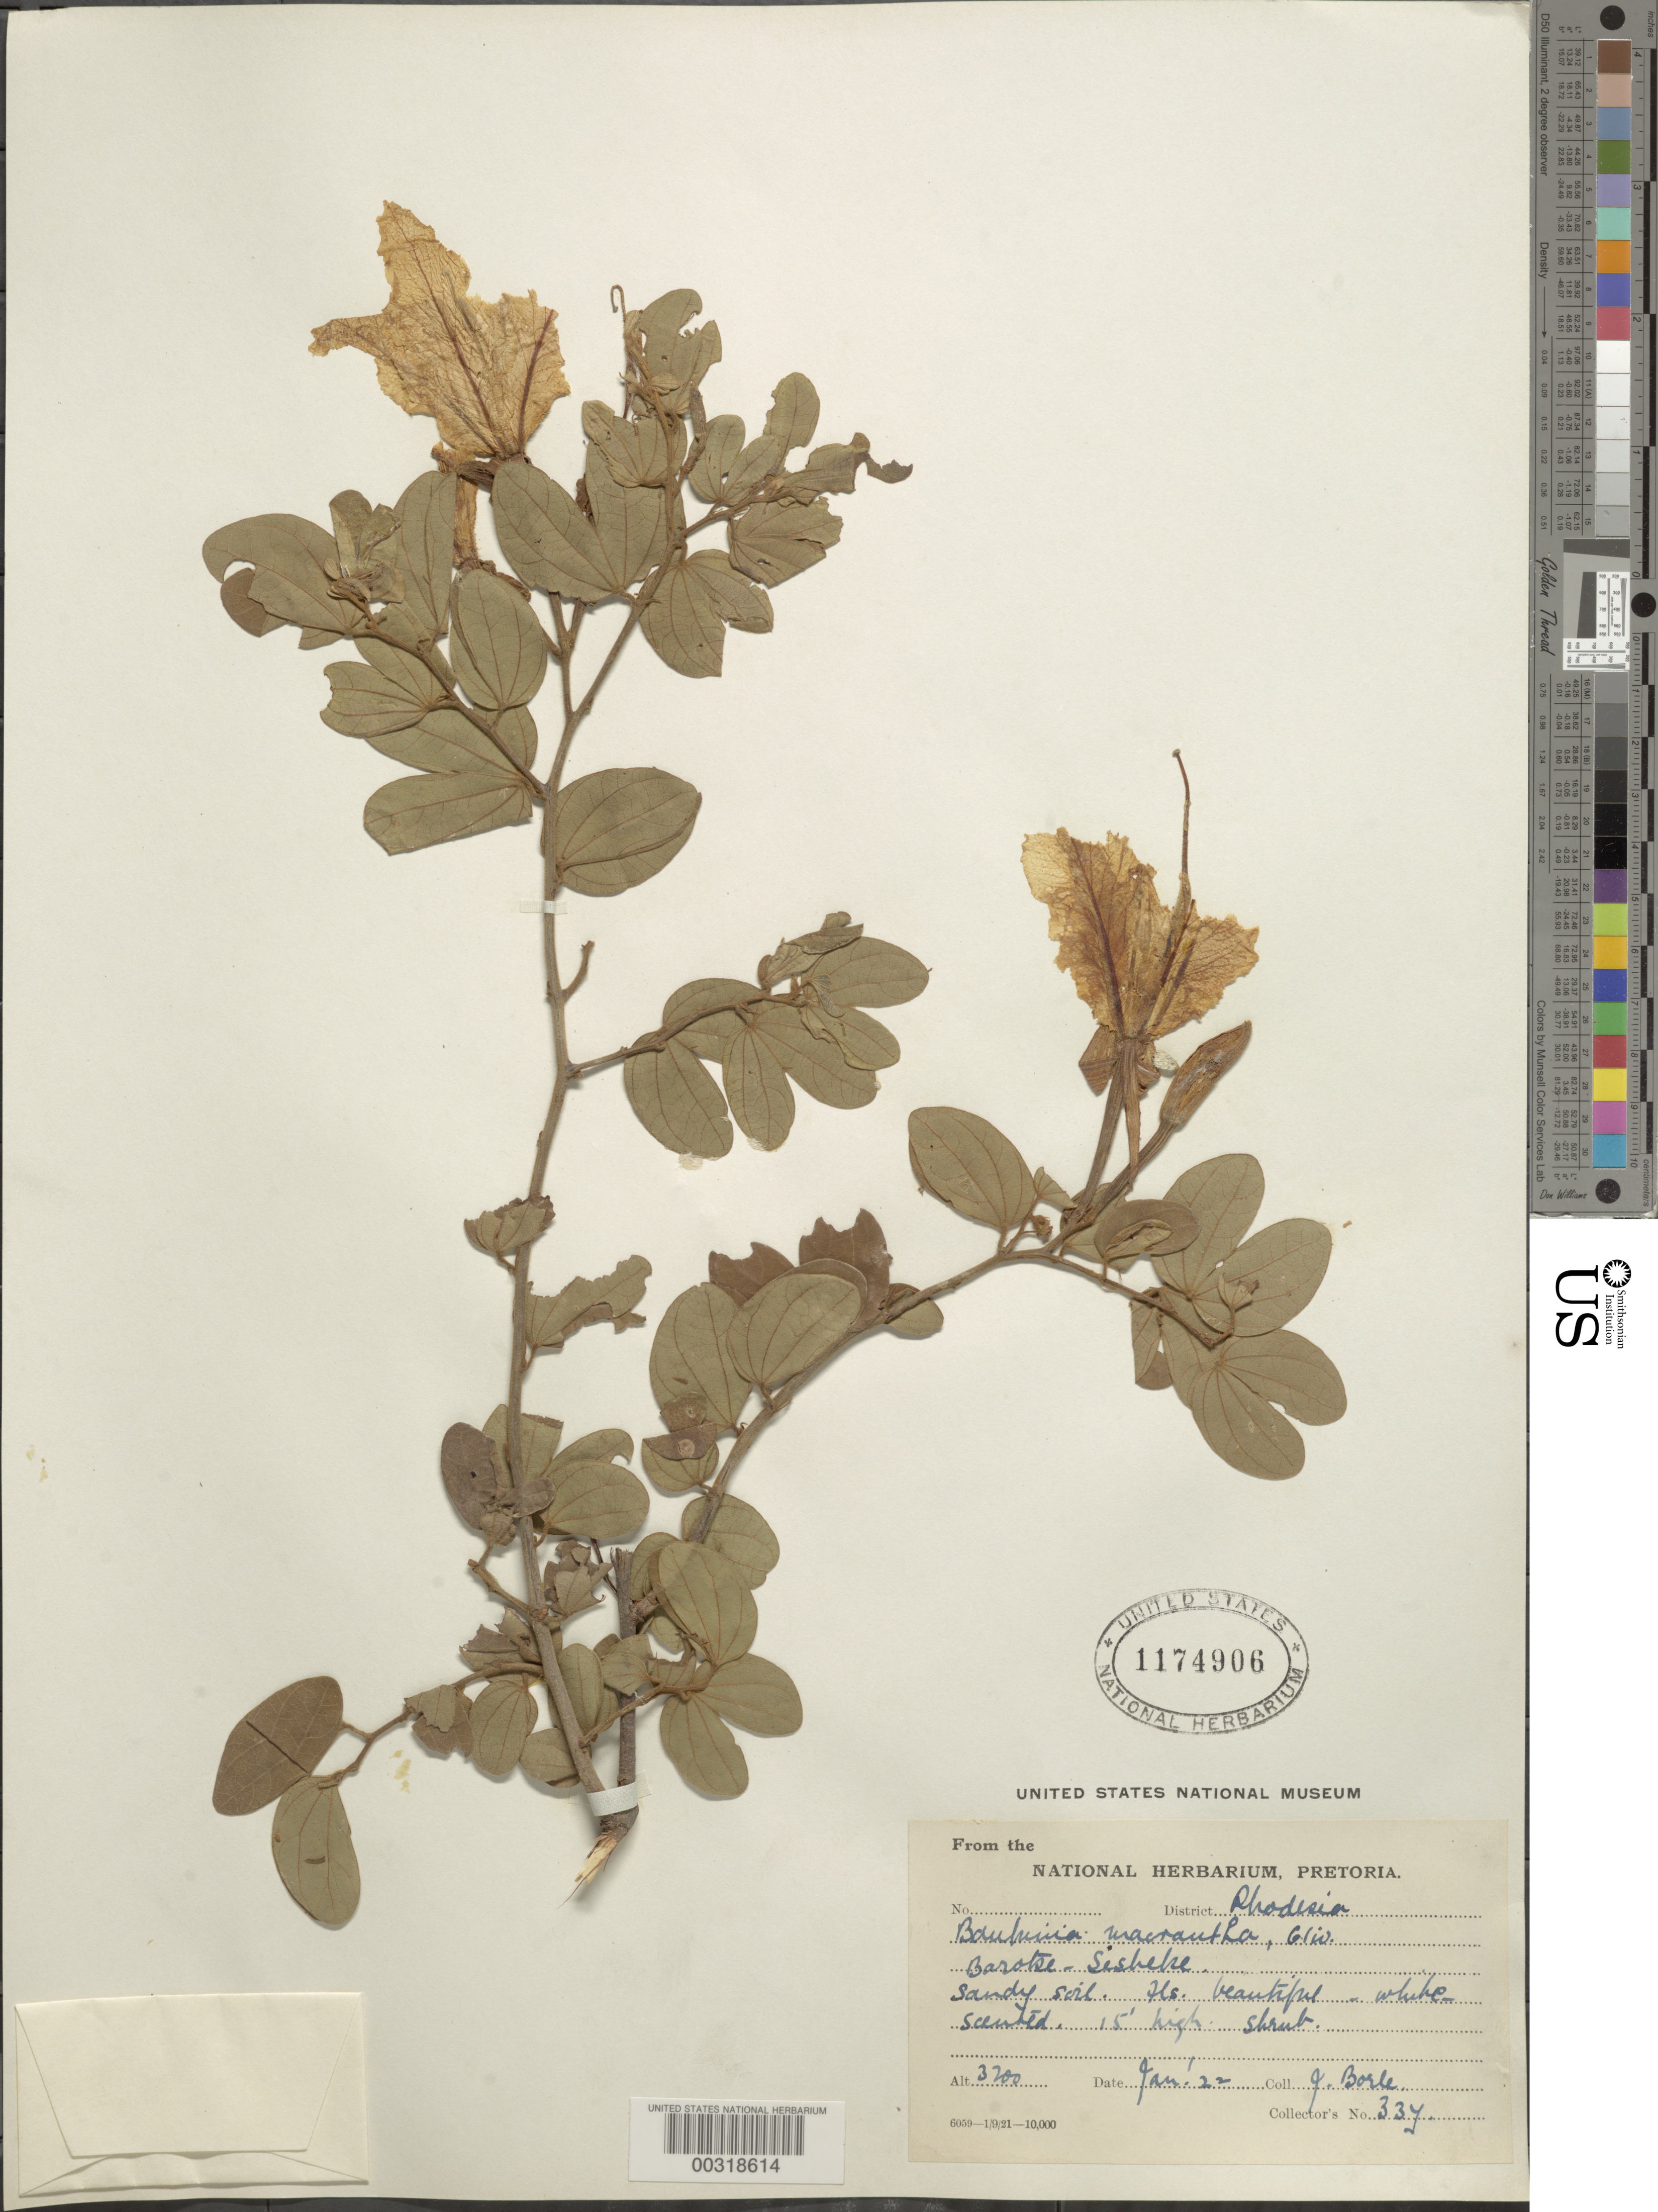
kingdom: Plantae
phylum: Tracheophyta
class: Magnoliopsida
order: Fabales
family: Fabaceae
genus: Bauhinia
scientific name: Bauhinia macrantha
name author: Oliv.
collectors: J. Borle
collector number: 337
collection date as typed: Jan 1922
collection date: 1922-01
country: Zimbabwe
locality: Barotse, sisheke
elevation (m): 975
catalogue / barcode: US 1174906